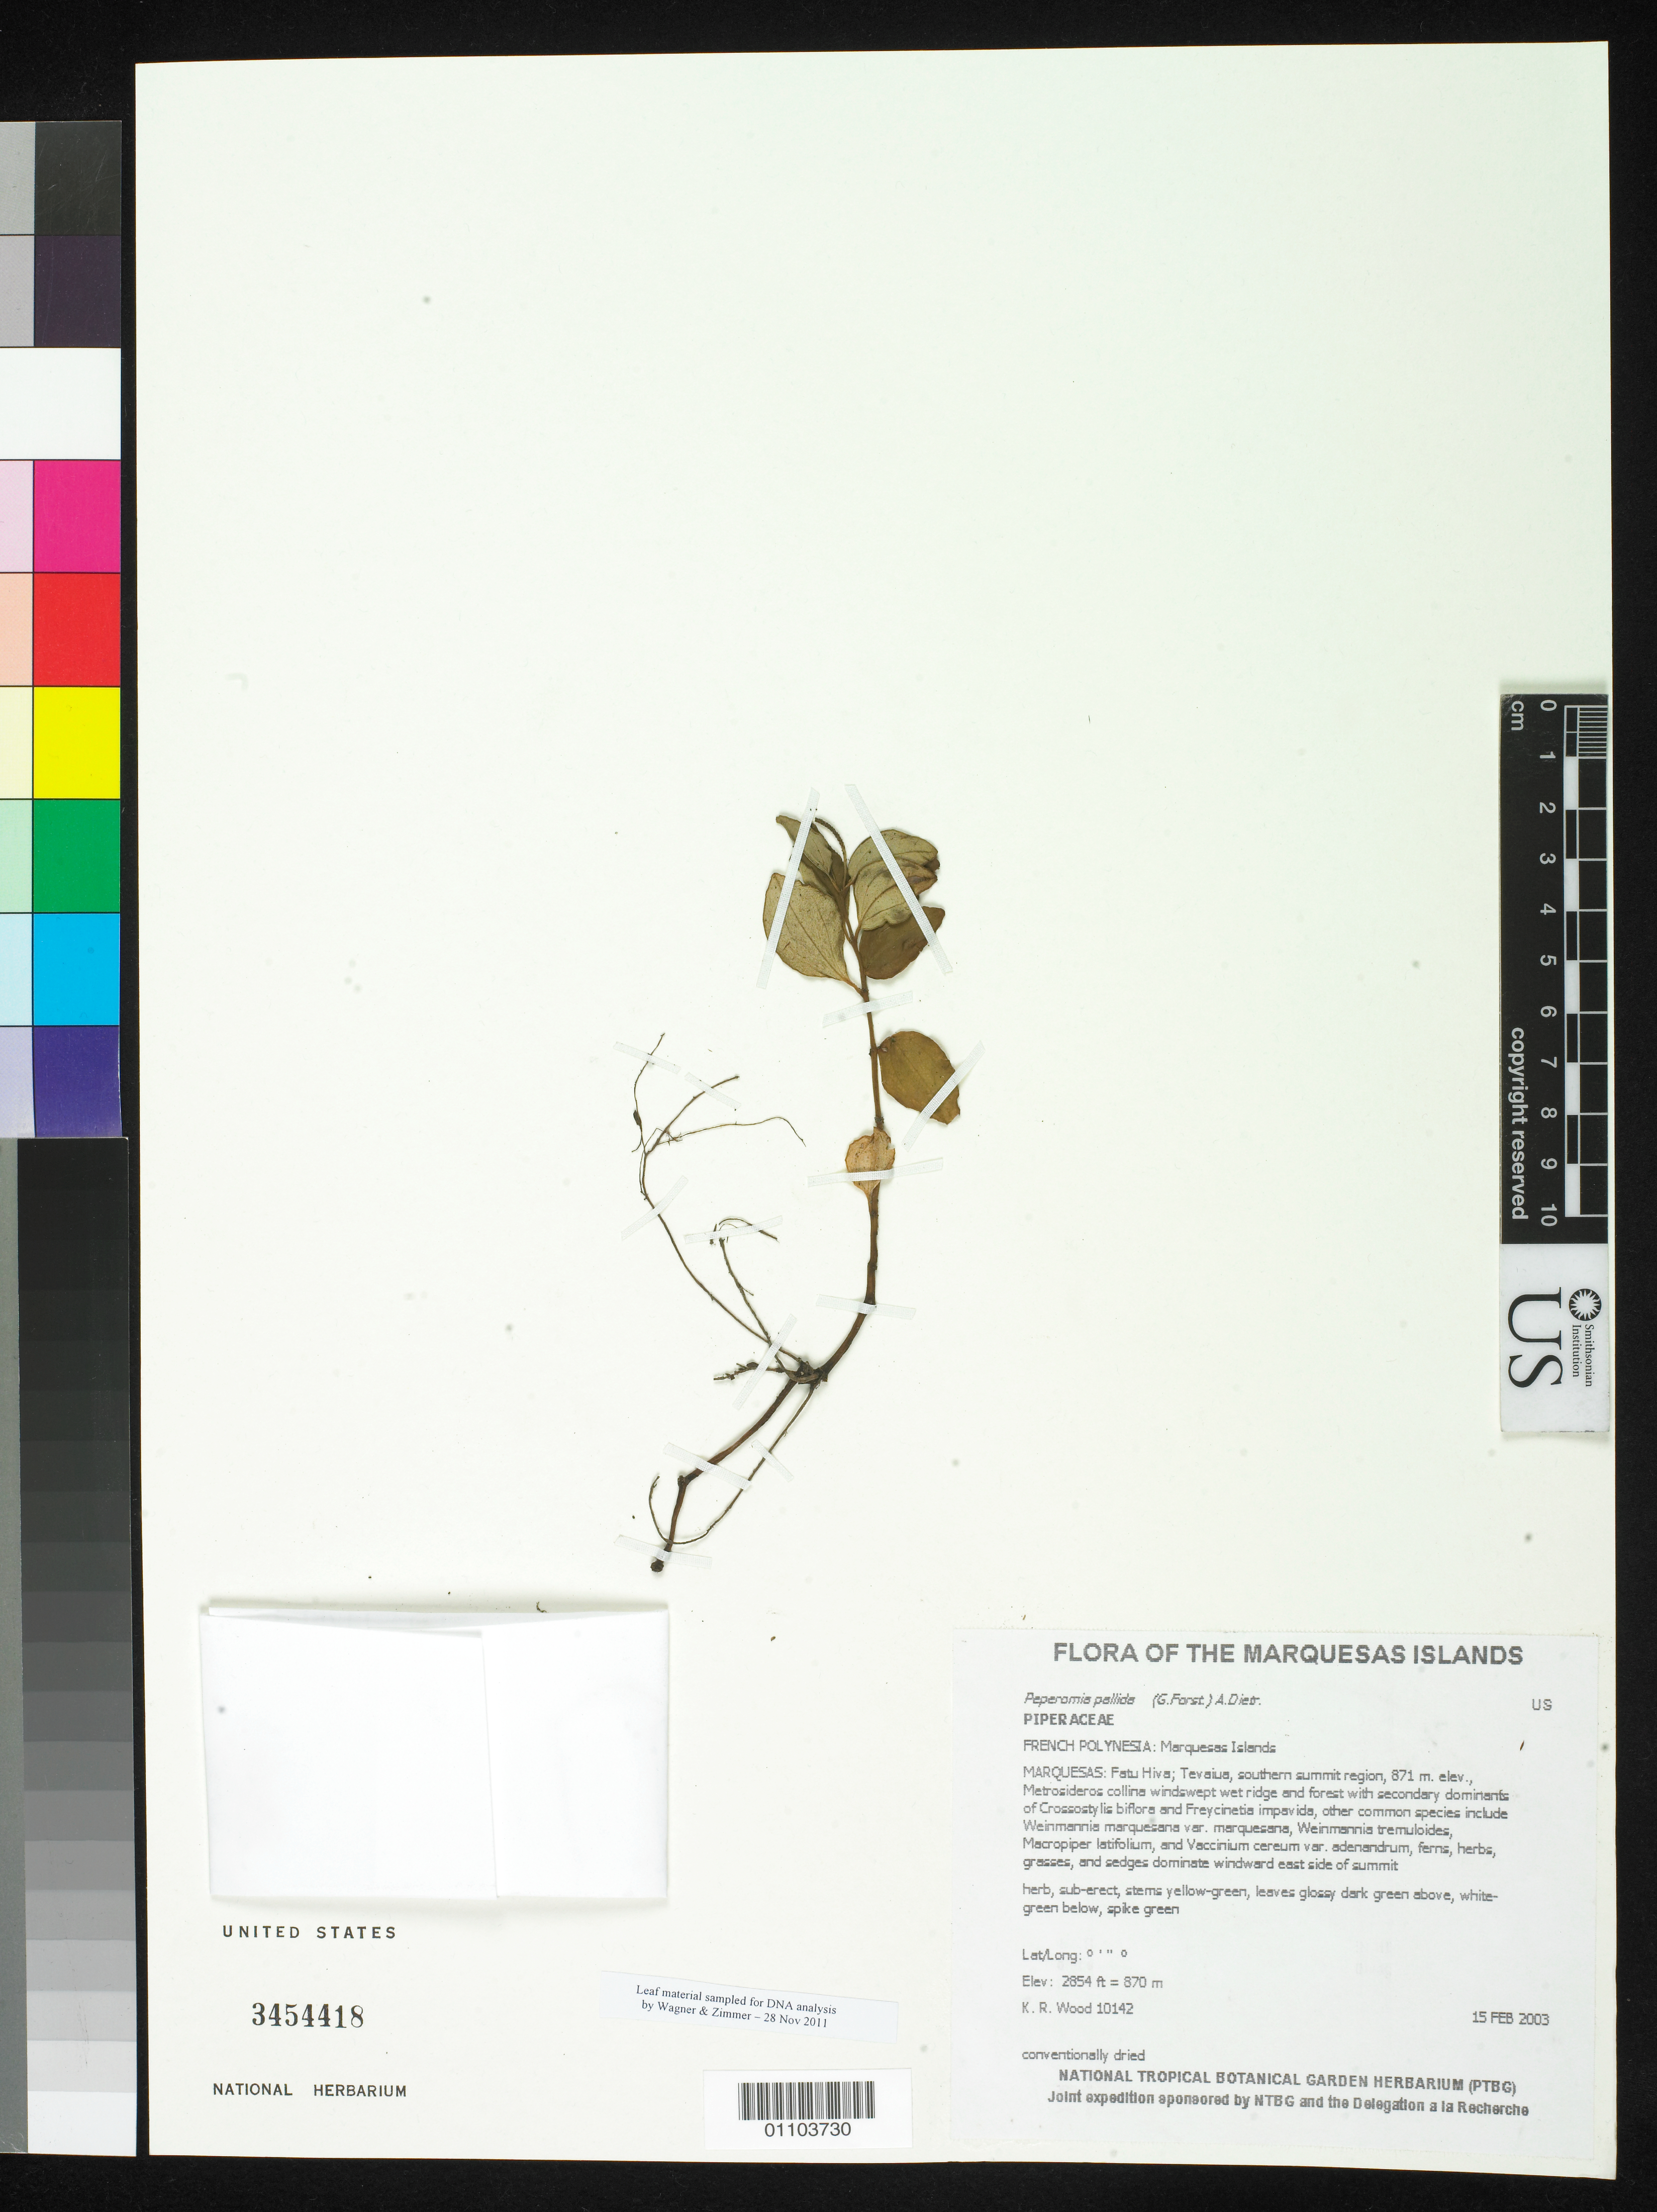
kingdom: Plantae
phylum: Tracheophyta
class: Magnoliopsida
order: Piperales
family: Piperaceae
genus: Peperomia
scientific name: Peperomia pallida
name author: (G. Forst.) Dietr.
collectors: K. R. Wood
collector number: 10142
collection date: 2003-02-15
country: French Polynesia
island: Fatu Hiva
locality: Tevaiua, southern summit region, 871 m. elev., Metrosideros collina windswept wet ridge and forest with secondary dominants of Crossostylis biflora and Freycinetia impavida, other common species include Weinmannia marquesana var. marquesana, Weinmannia tr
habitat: crest, E aspect, steep slope, scattered, wet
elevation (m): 870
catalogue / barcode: US 3454418